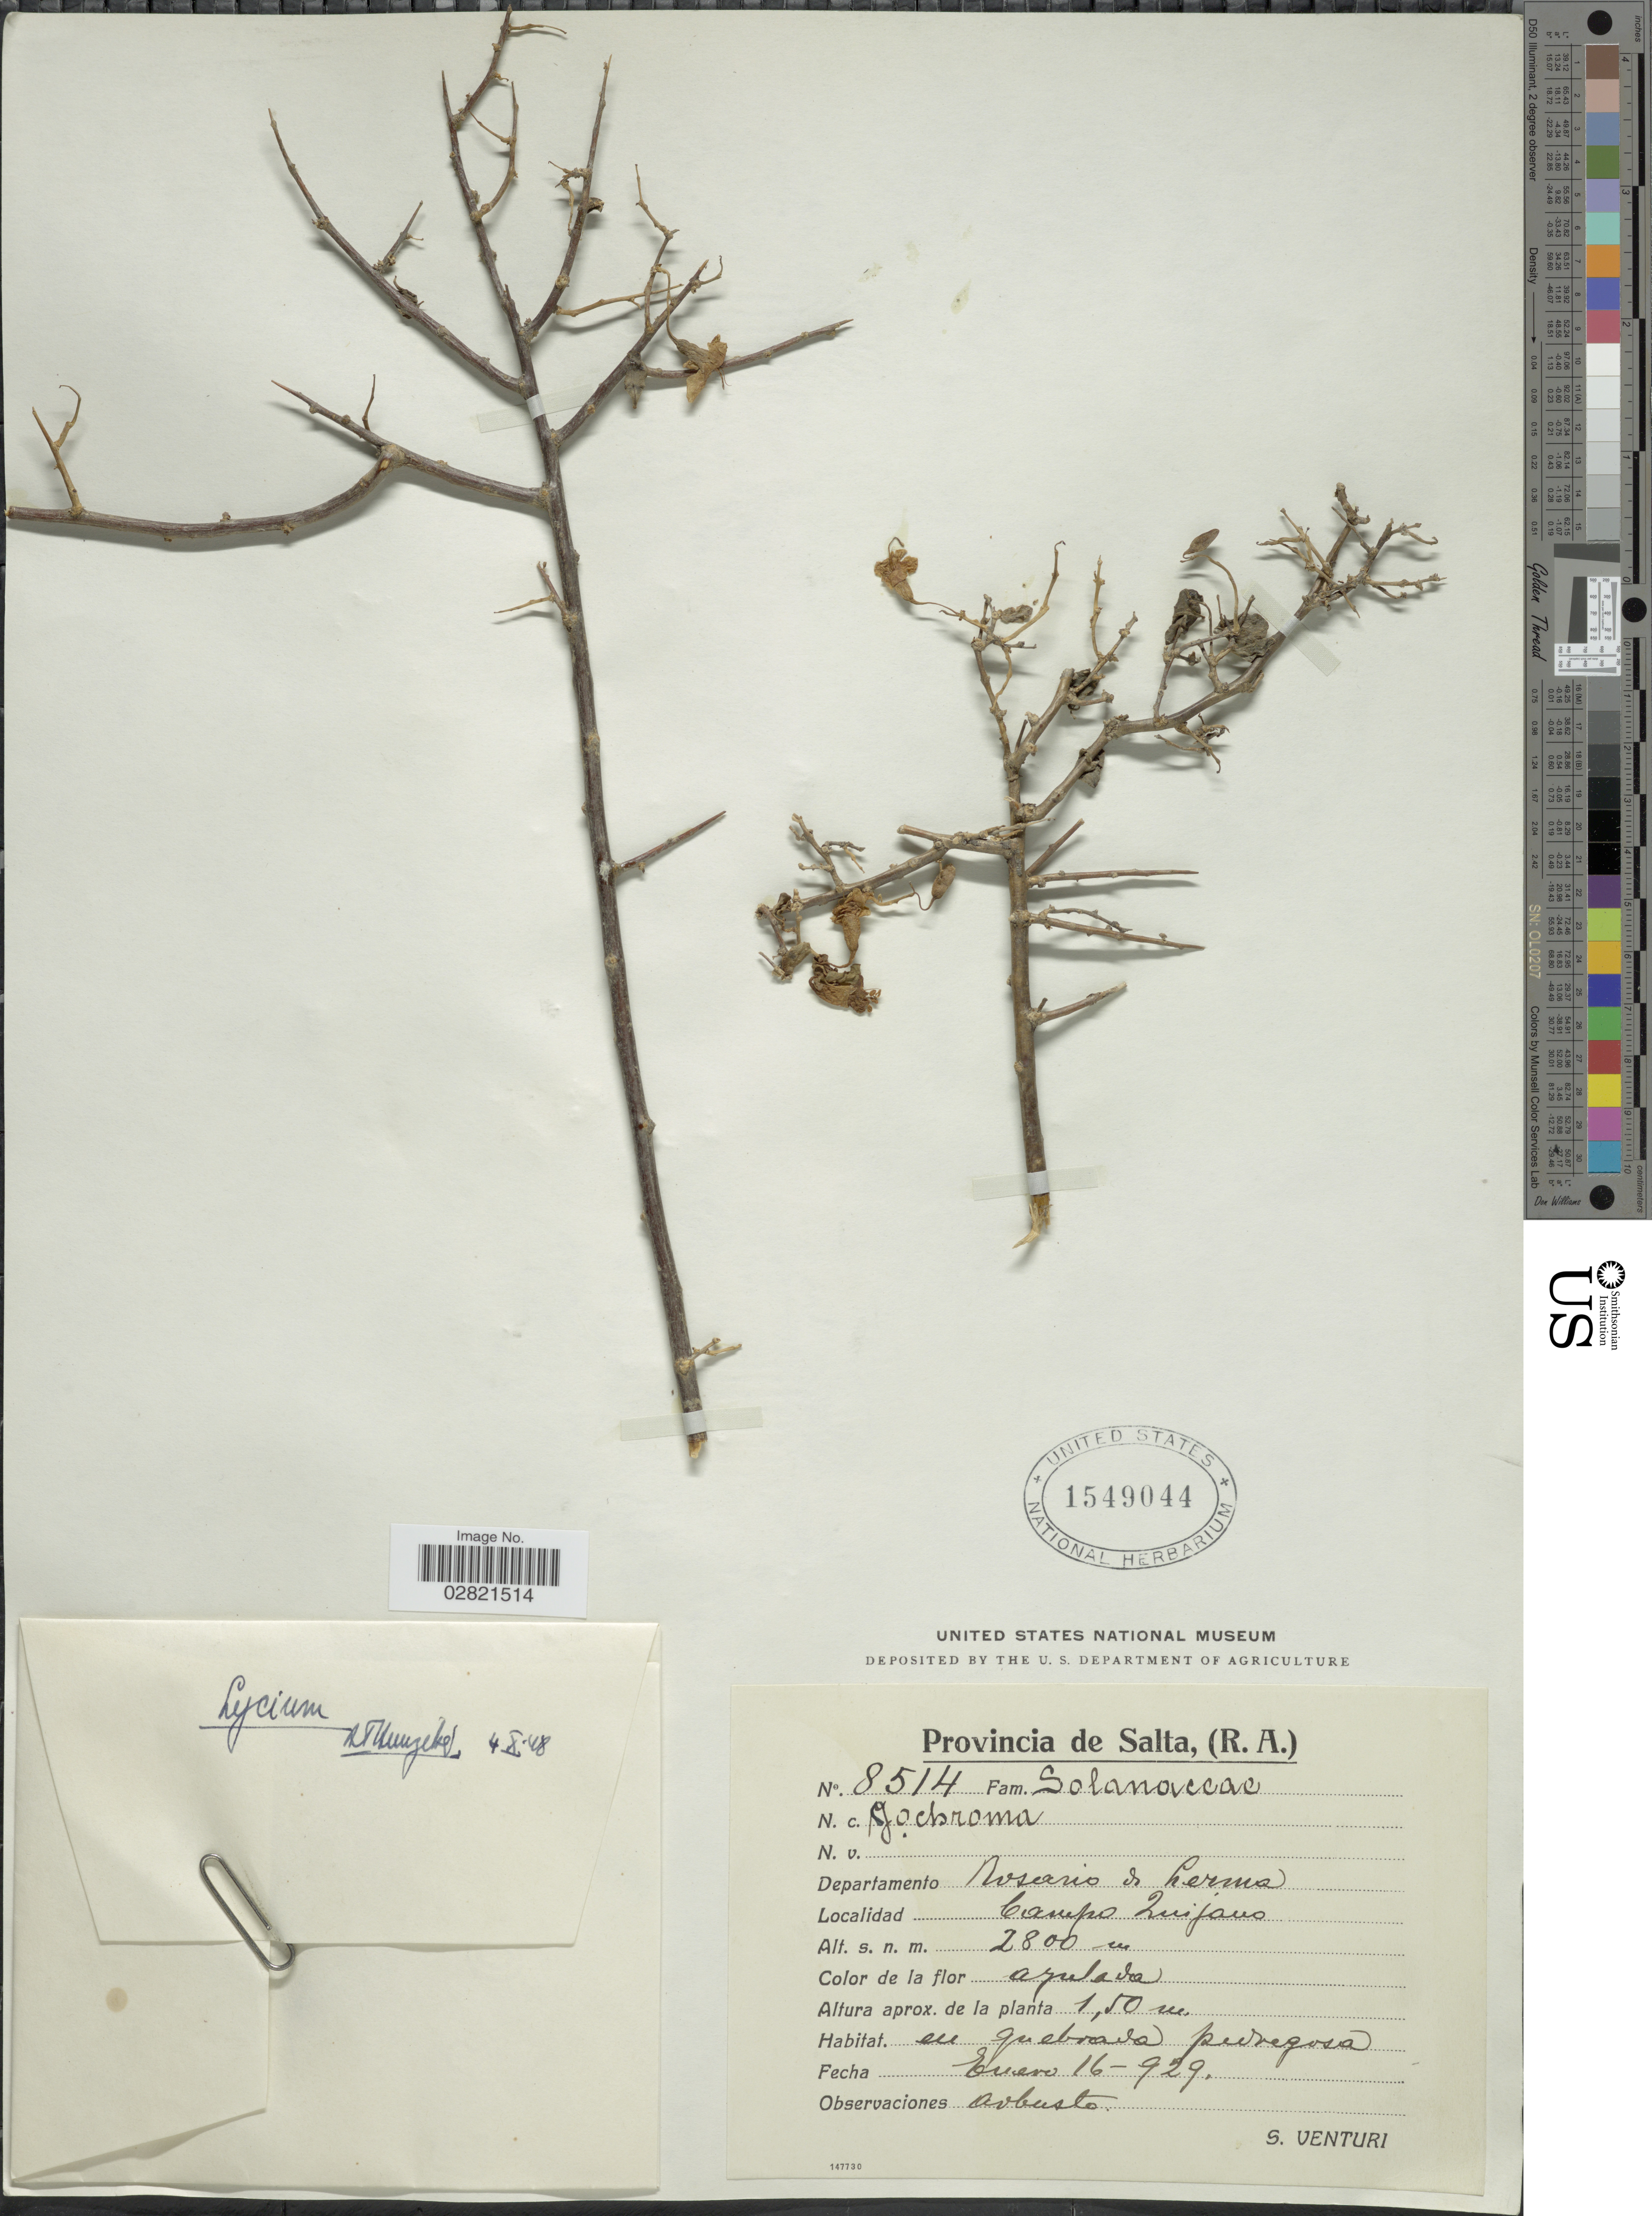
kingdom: Plantae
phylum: Tracheophyta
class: Magnoliopsida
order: Solanales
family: Solanaceae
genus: Lycium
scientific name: Lycium schreiteri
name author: F.A. Barkley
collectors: S. Venturi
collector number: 8514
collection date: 1929-01-16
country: Argentina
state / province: Salta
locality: Provincia de Salta, (R.A.). Departamento Rosario de Lerma. Campo Quijano.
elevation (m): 2800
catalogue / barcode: US 1549044